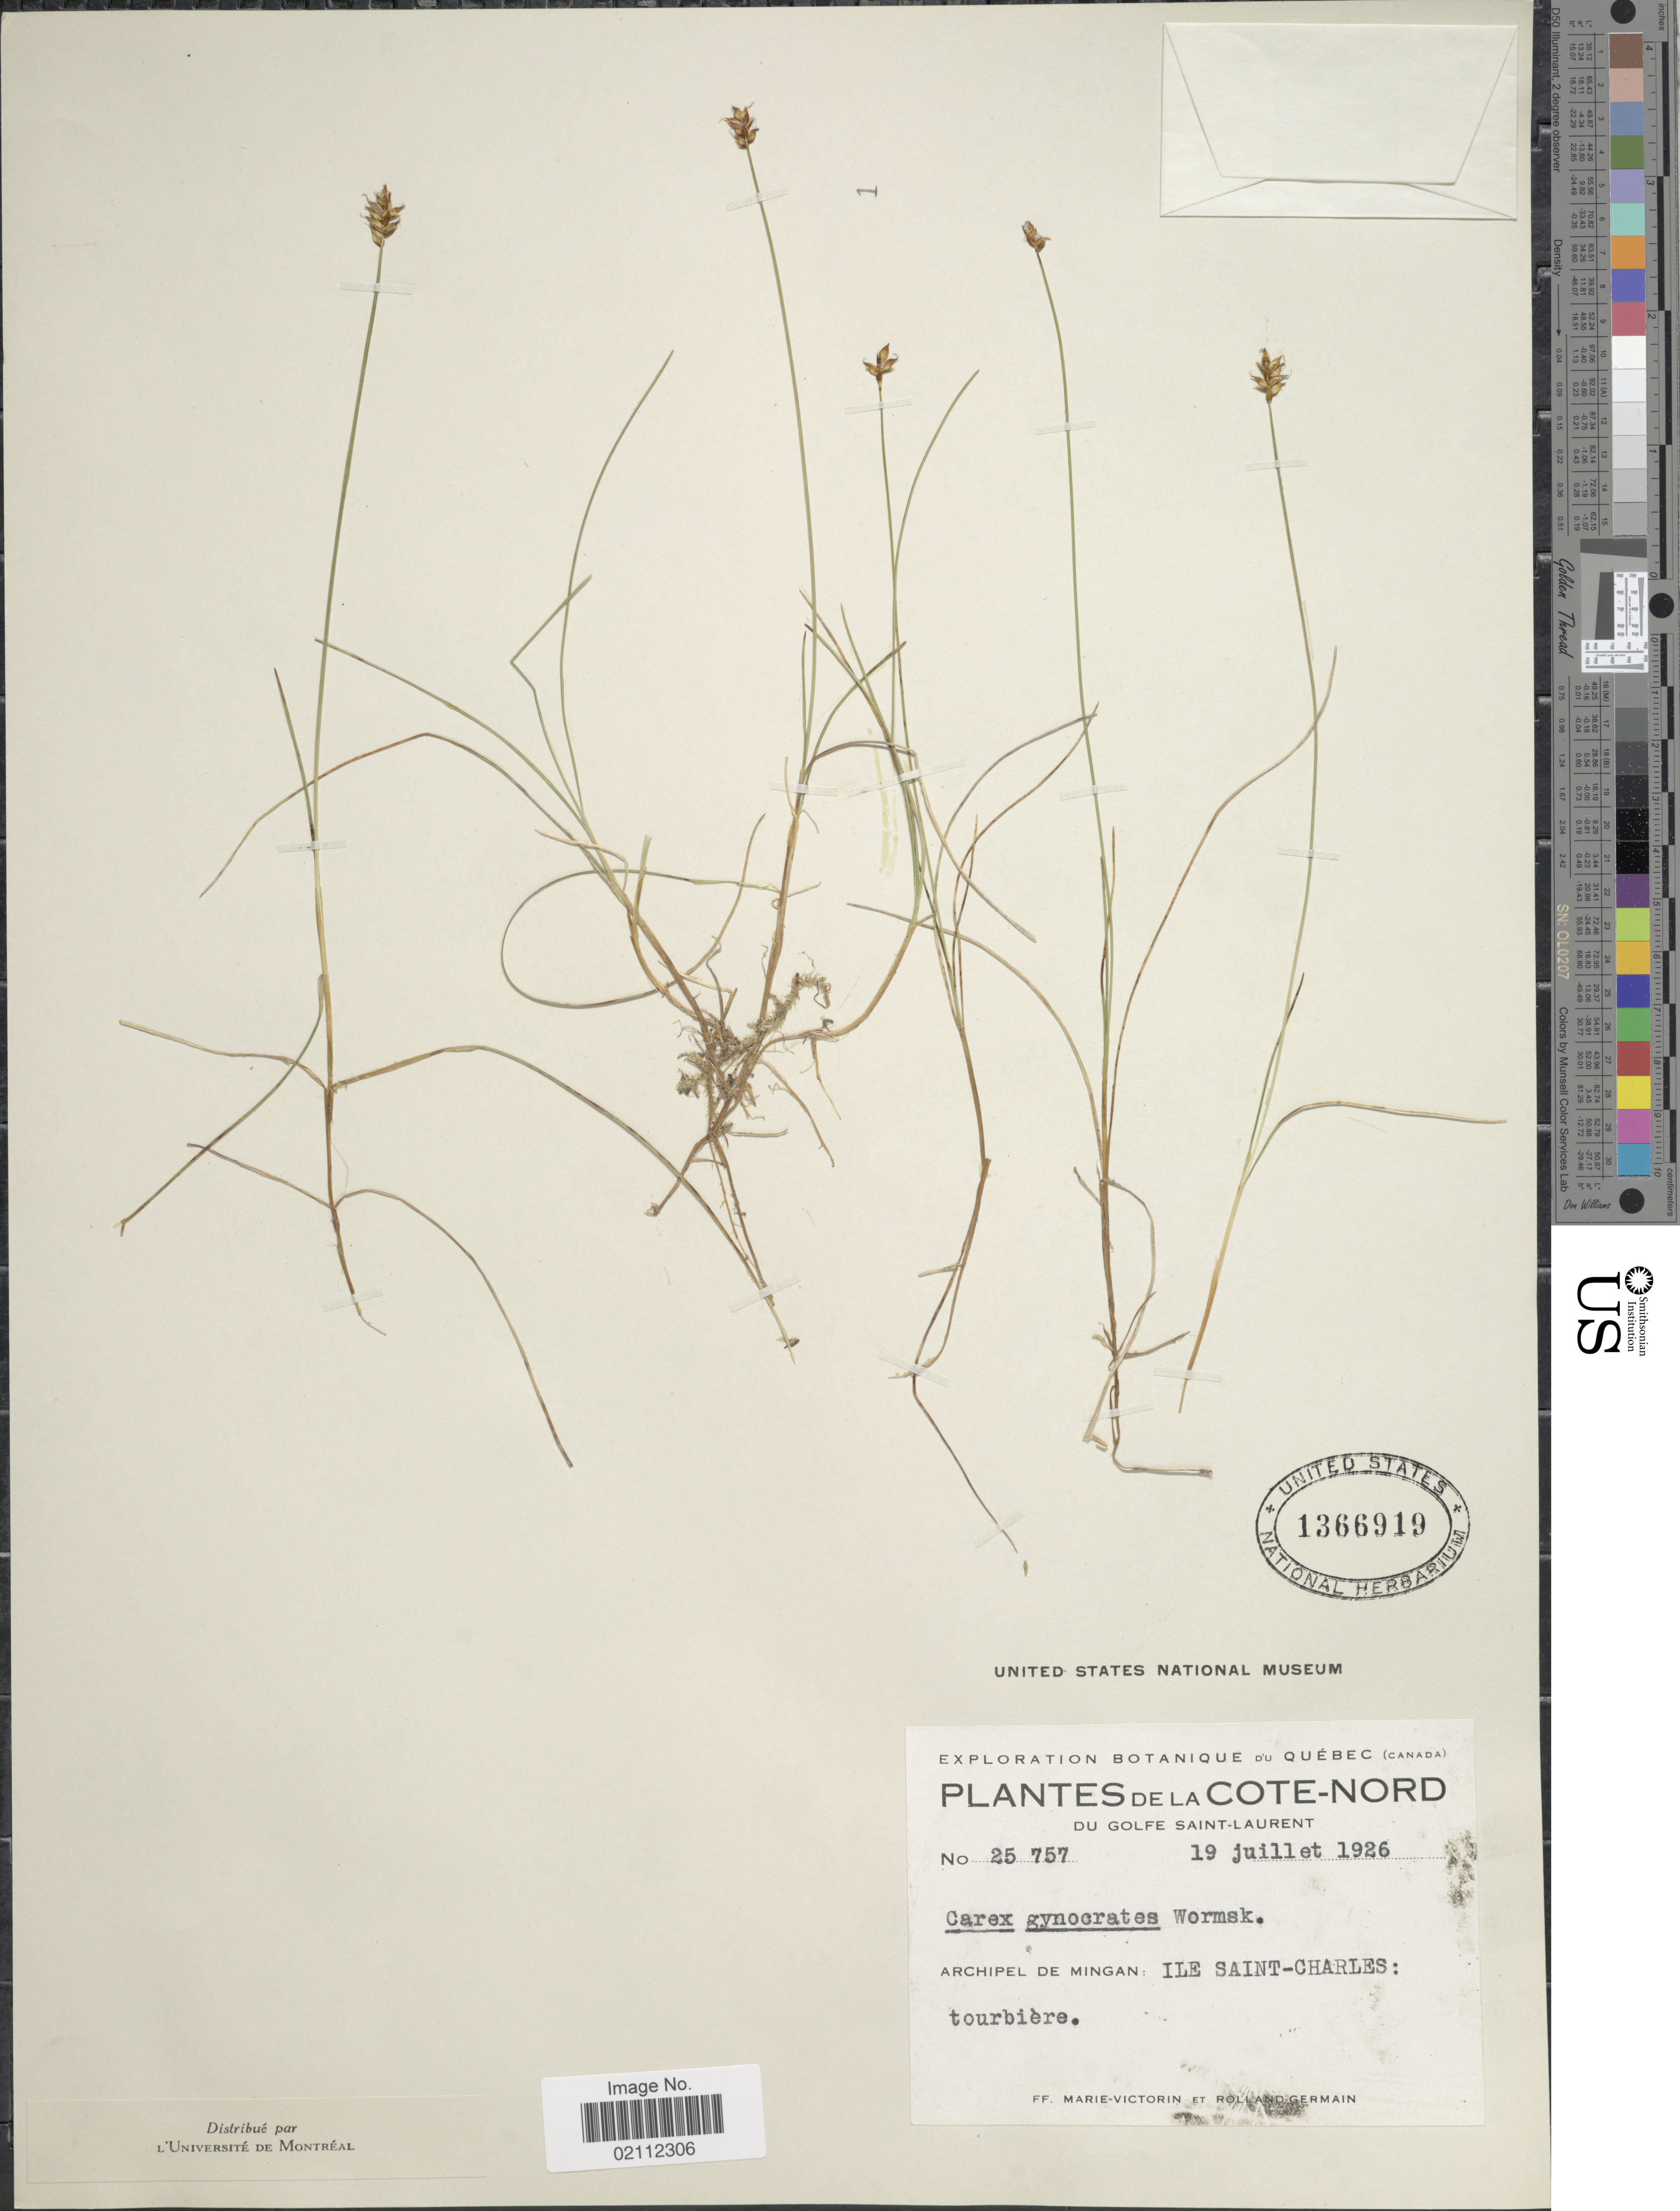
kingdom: Plantae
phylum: Tracheophyta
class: Liliopsida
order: Poales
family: Cyperaceae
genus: Carex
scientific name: Carex nardina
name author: (Hornem.) Fr.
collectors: F. Marie-Victorin & Rolland-Germain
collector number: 25757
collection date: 1926-07-19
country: Canada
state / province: Quebec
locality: Cote-nord du Golfe Saint-Laurent. Archipel de Mingan: Ile Saint-Charles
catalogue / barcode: US 1366919